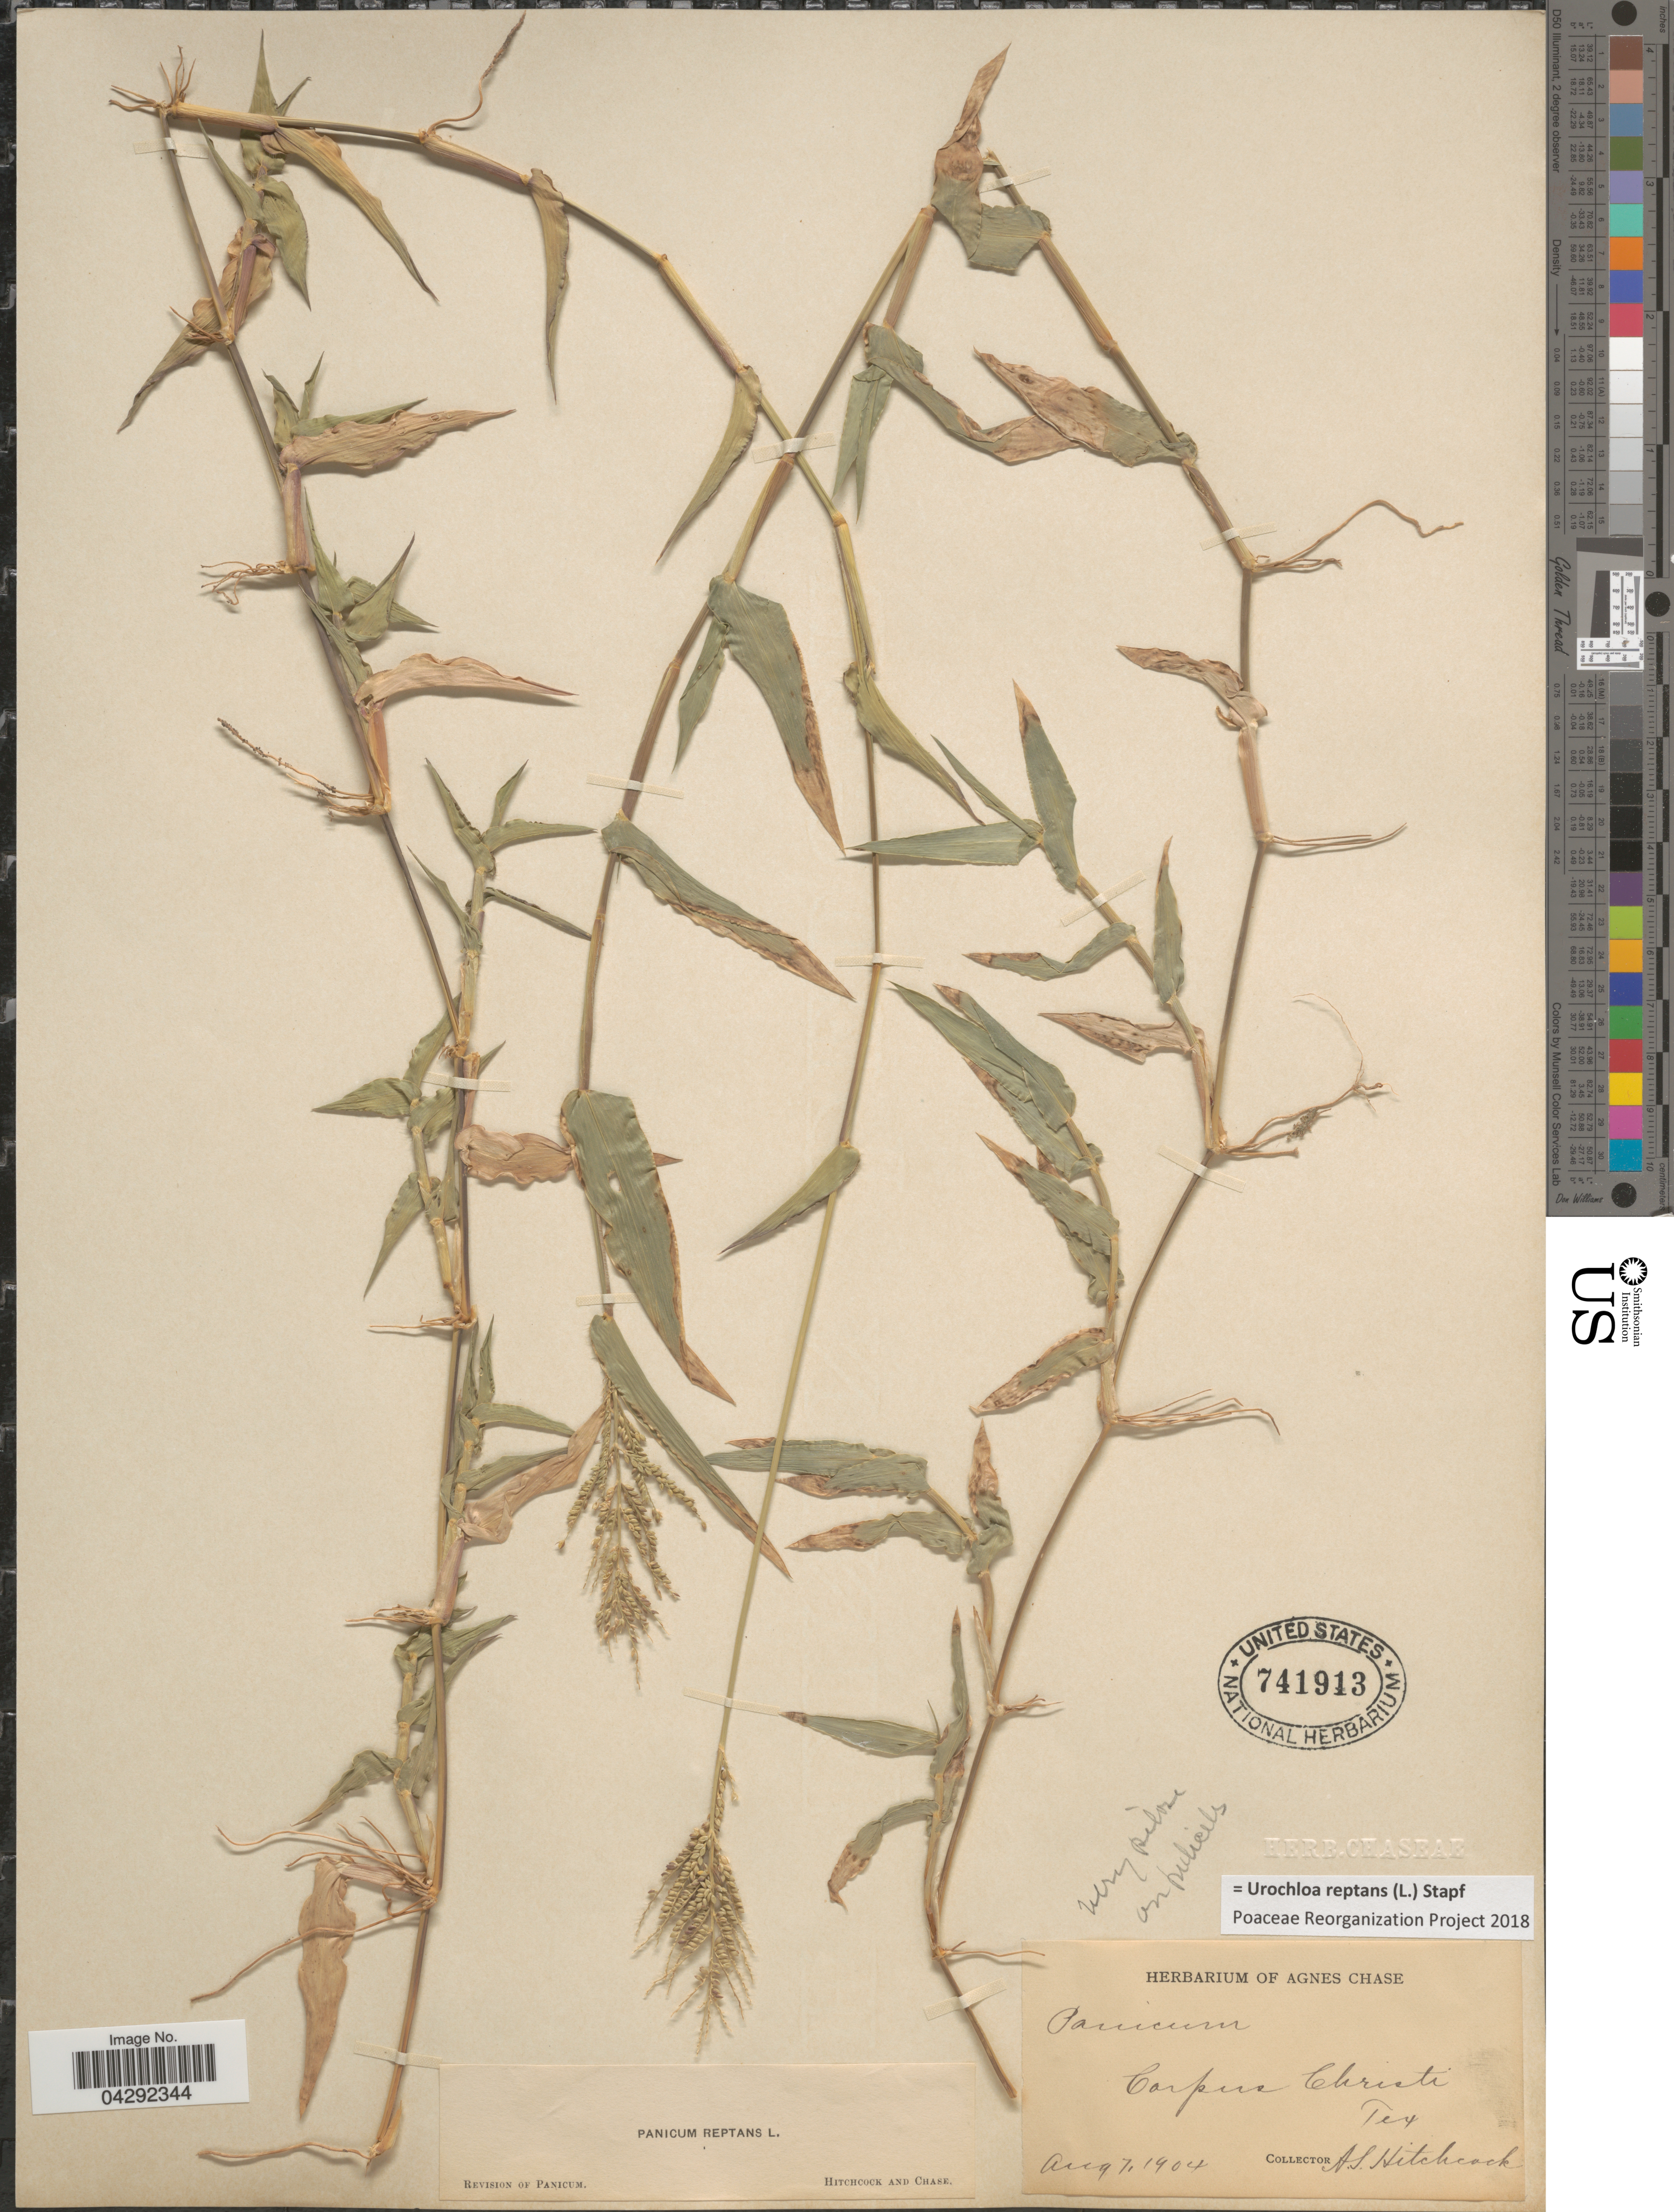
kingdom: Plantae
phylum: Tracheophyta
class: Liliopsida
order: Poales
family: Poaceae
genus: Urochloa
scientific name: Urochloa reptans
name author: (L.) Stapf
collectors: A. S. Hitchcock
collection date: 1904-08-07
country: United States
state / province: Texas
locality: Corpus Christi.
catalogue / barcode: US 741913